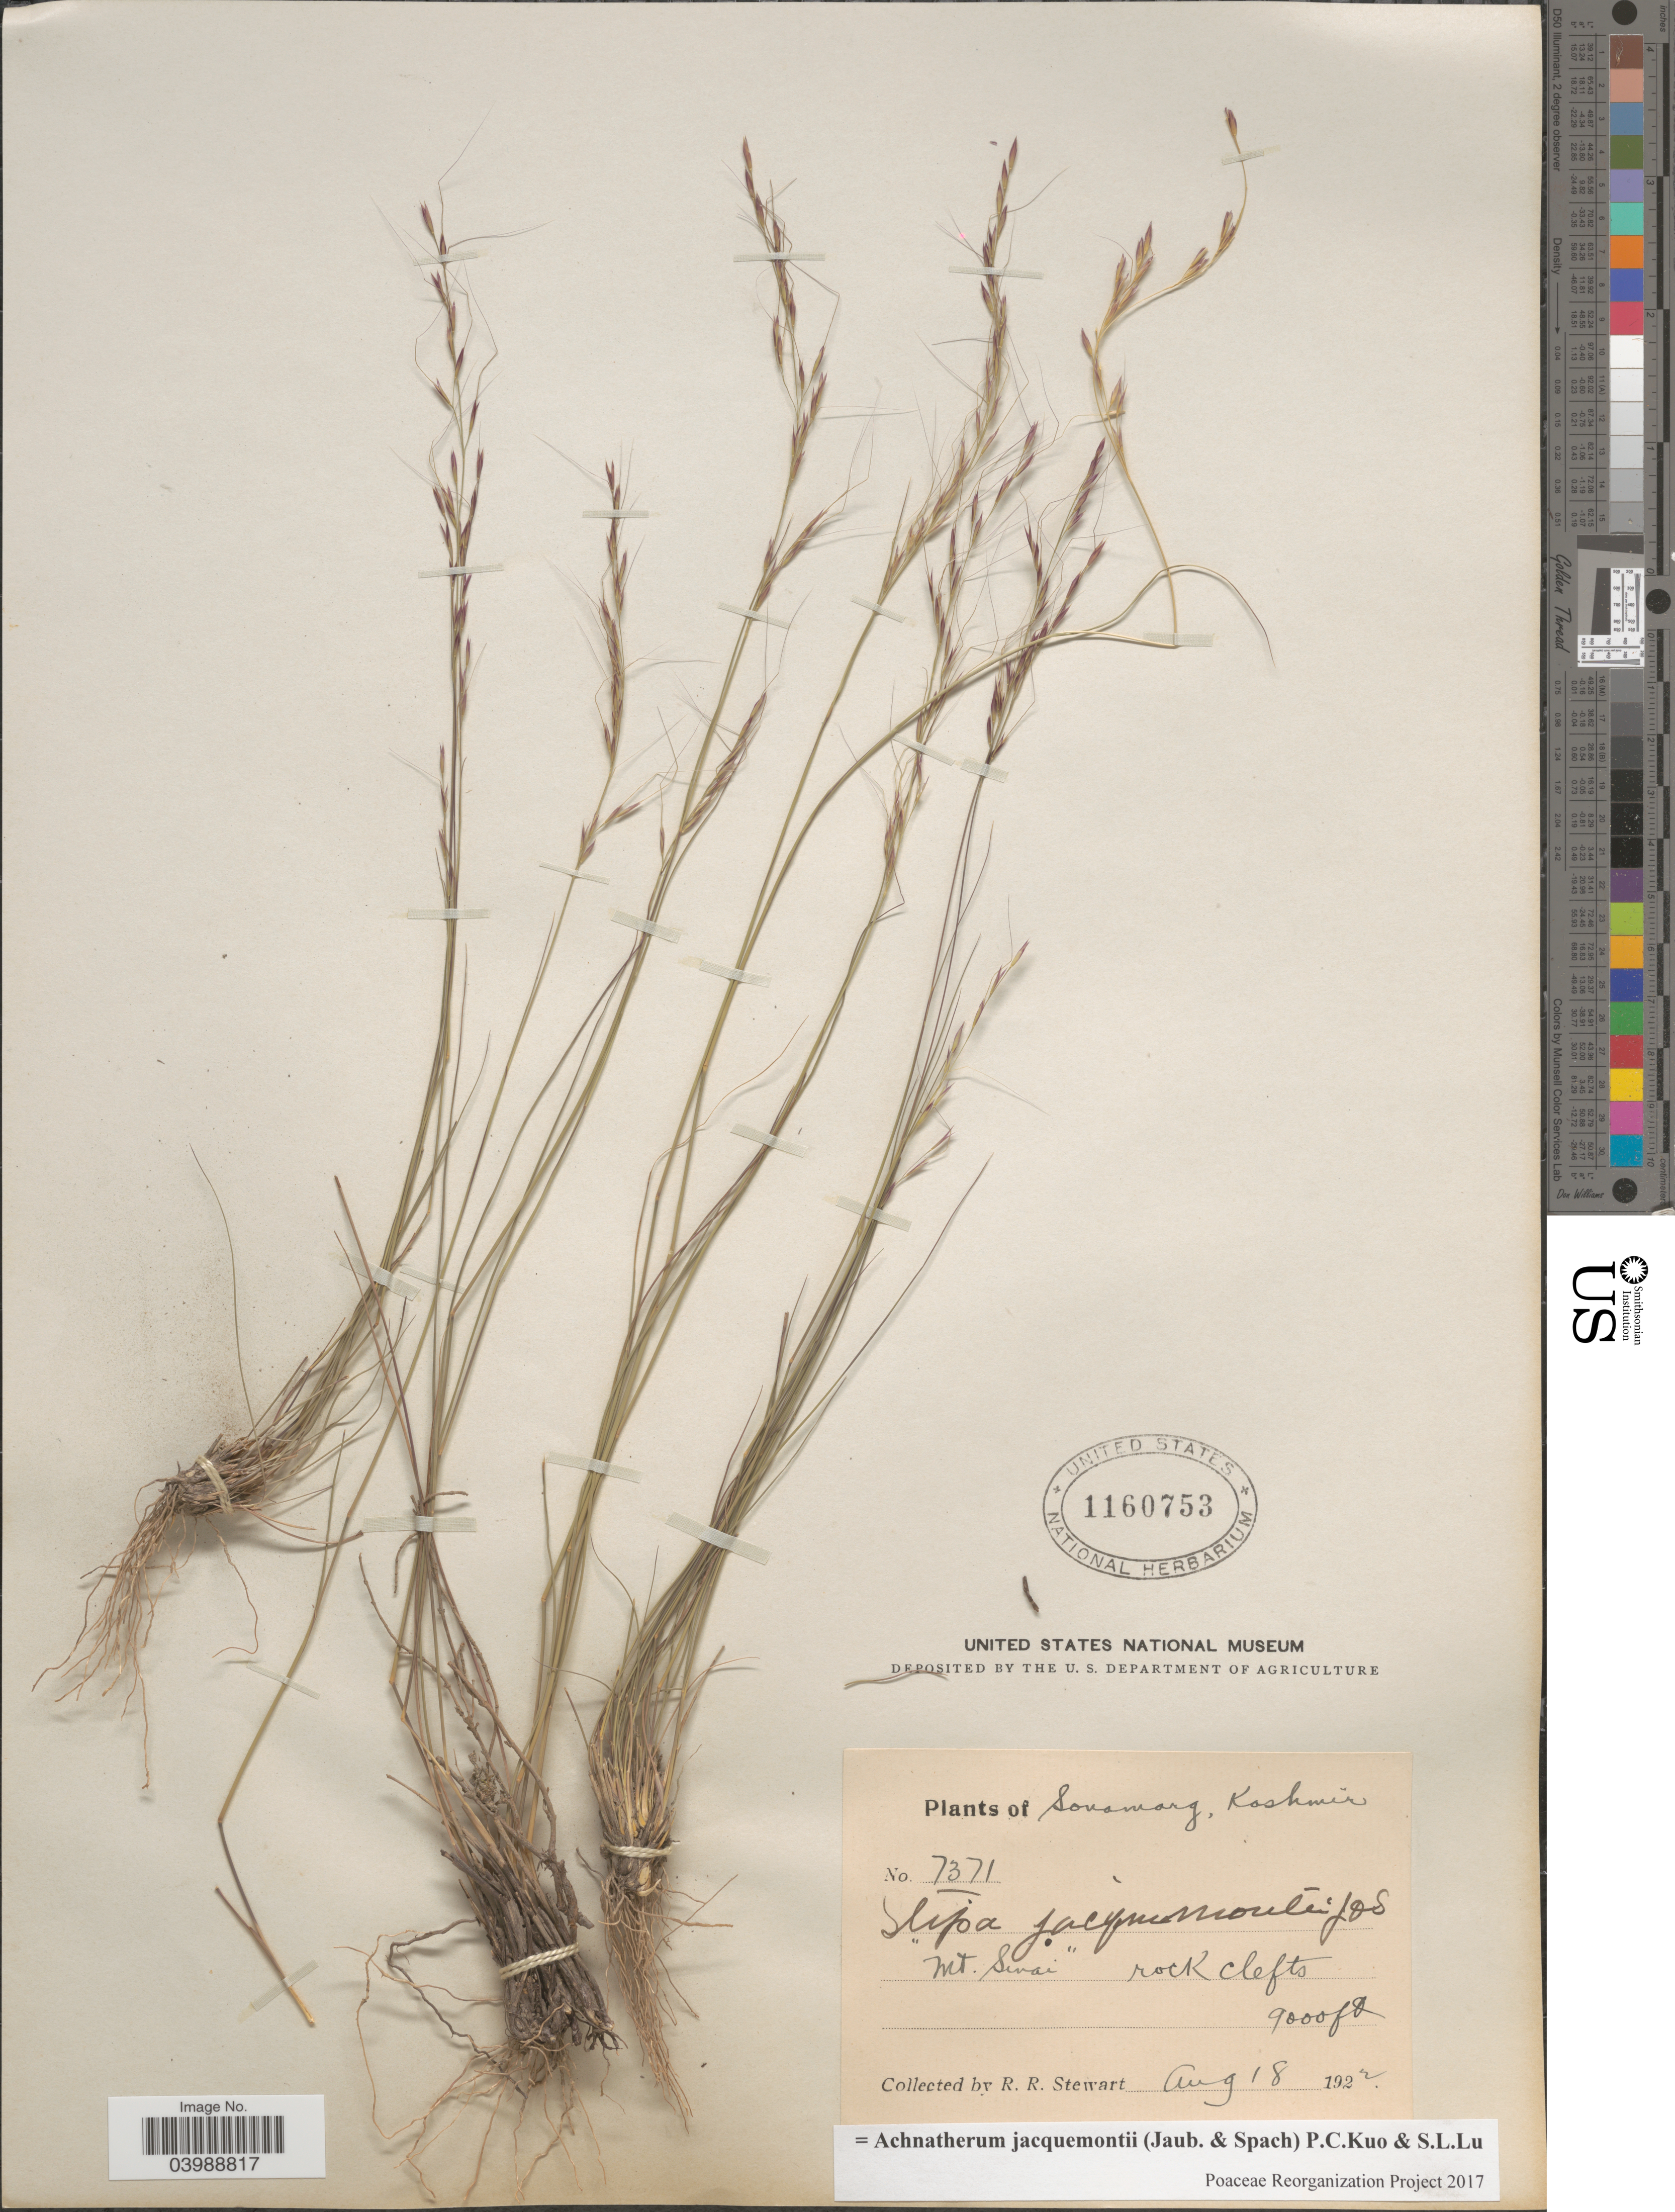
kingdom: Plantae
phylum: Tracheophyta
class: Liliopsida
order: Poales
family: Poaceae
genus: Achnatherum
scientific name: Achnatherum jacquemontii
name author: (Jaub.) P.C. Kuo & S.L. Lu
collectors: R. Stewart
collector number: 7371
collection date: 1922-08-18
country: India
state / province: Jammu and Kashmir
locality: Sonamarg, Kashmir. "Mt. Sinai".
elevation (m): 2743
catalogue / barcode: US 1160753